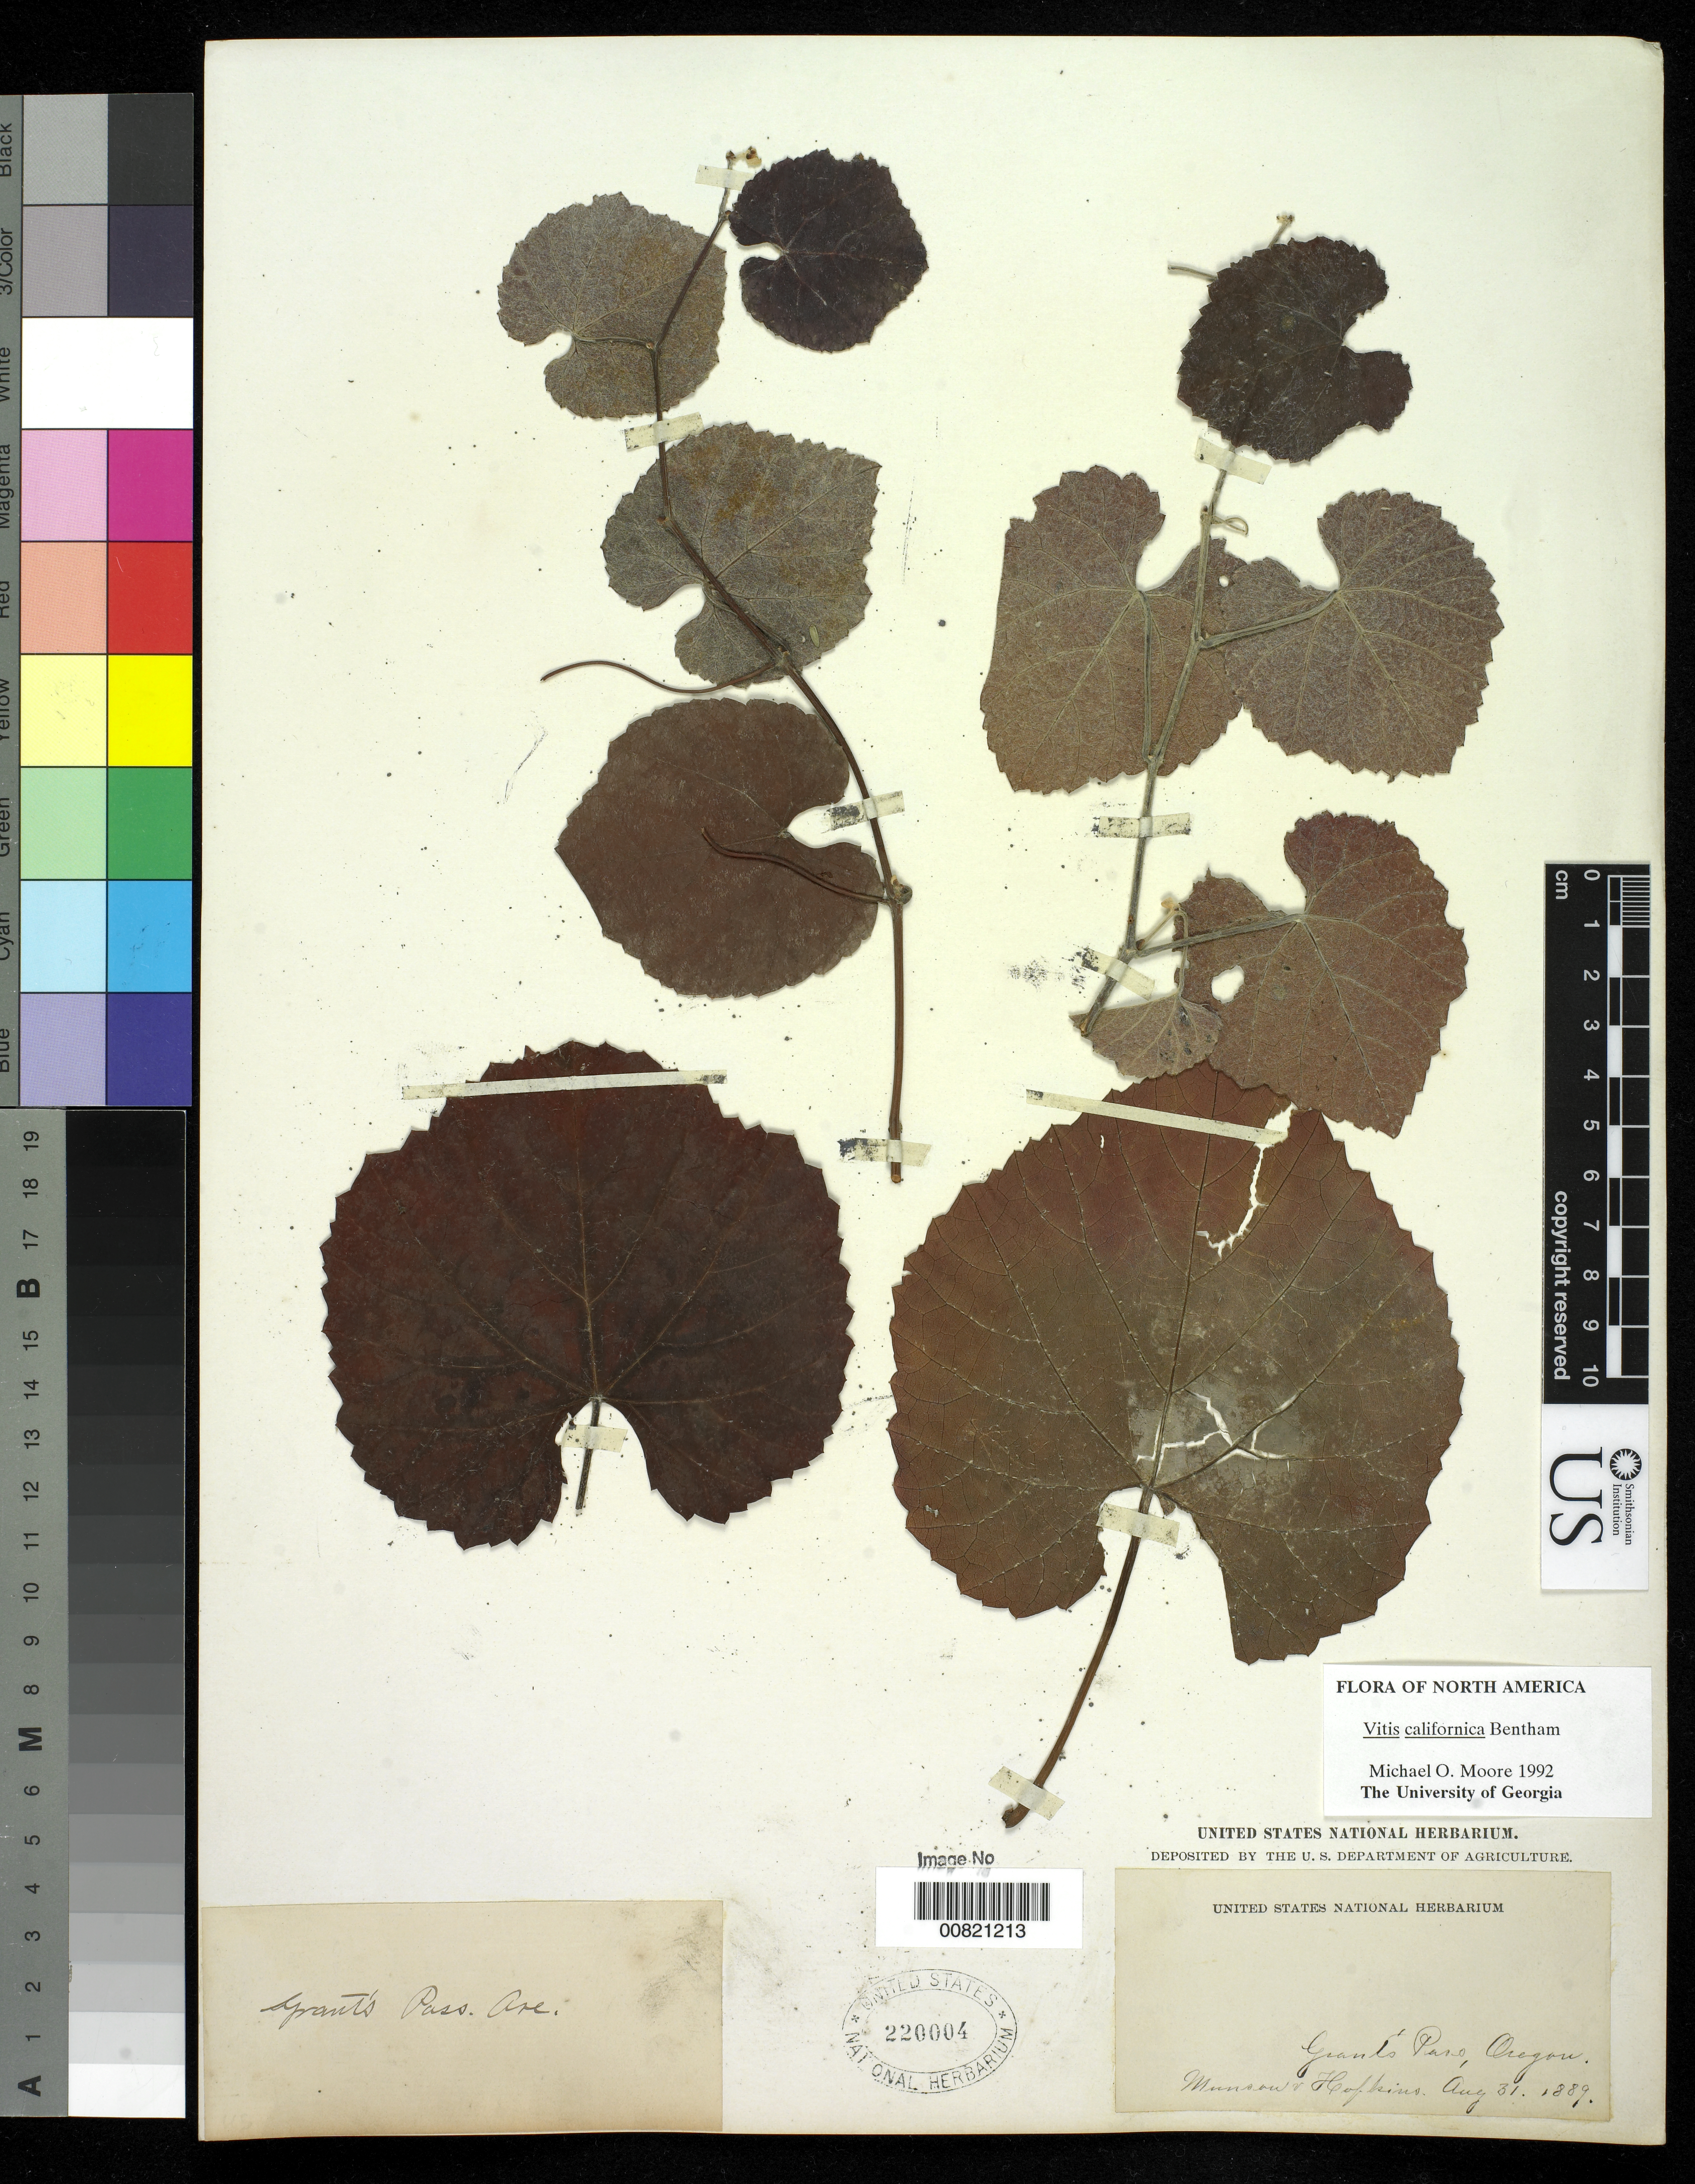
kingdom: Plantae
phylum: Tracheophyta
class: Magnoliopsida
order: Vitales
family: Vitaceae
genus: Vitis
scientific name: Vitis californica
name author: Benth.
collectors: T. V. Munson & -. Hopkins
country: United States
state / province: Oregon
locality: Grant's Pass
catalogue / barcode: US 220004